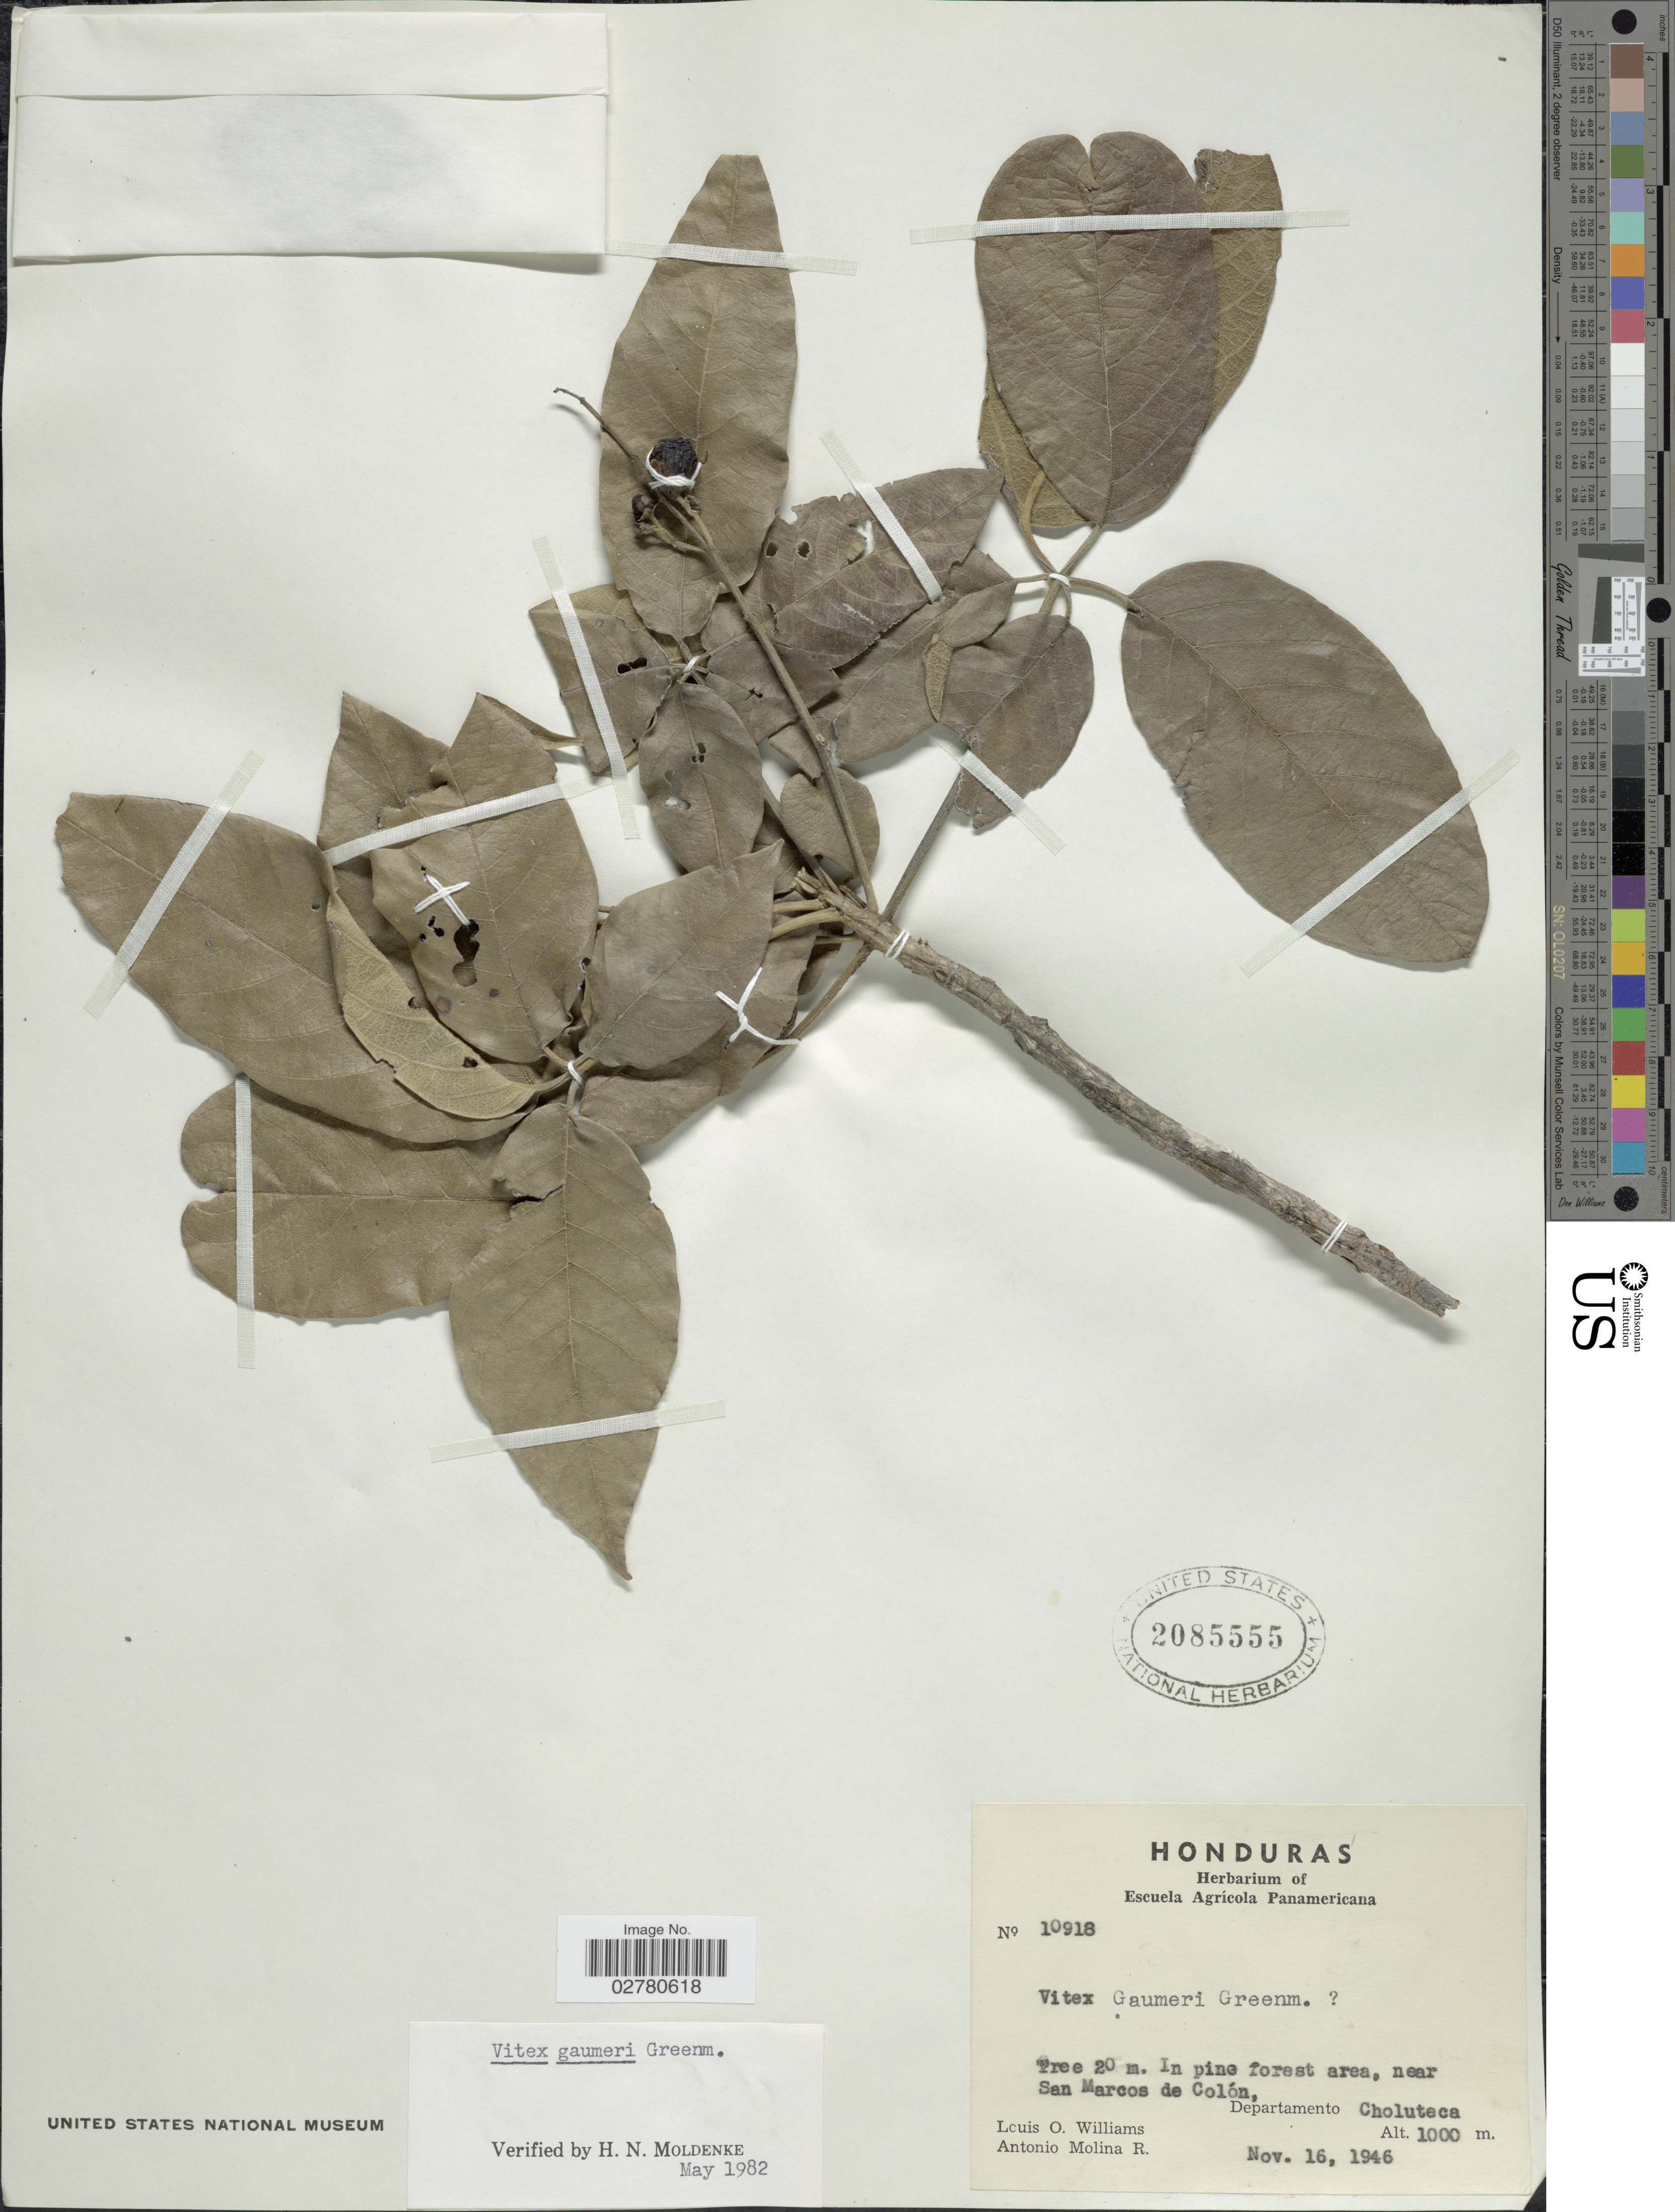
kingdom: Plantae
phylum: Tracheophyta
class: Magnoliopsida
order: Lamiales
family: Lamiaceae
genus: Vitex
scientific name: Vitex gaumeri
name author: Greenm.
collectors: L. O. Williams & A. Molina R.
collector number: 10918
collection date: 1946-11-16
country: Honduras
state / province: Choluteca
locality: In pine forest area, near San Marcos de Colón, Departamento Choluteca.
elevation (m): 1000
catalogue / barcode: US 2085555